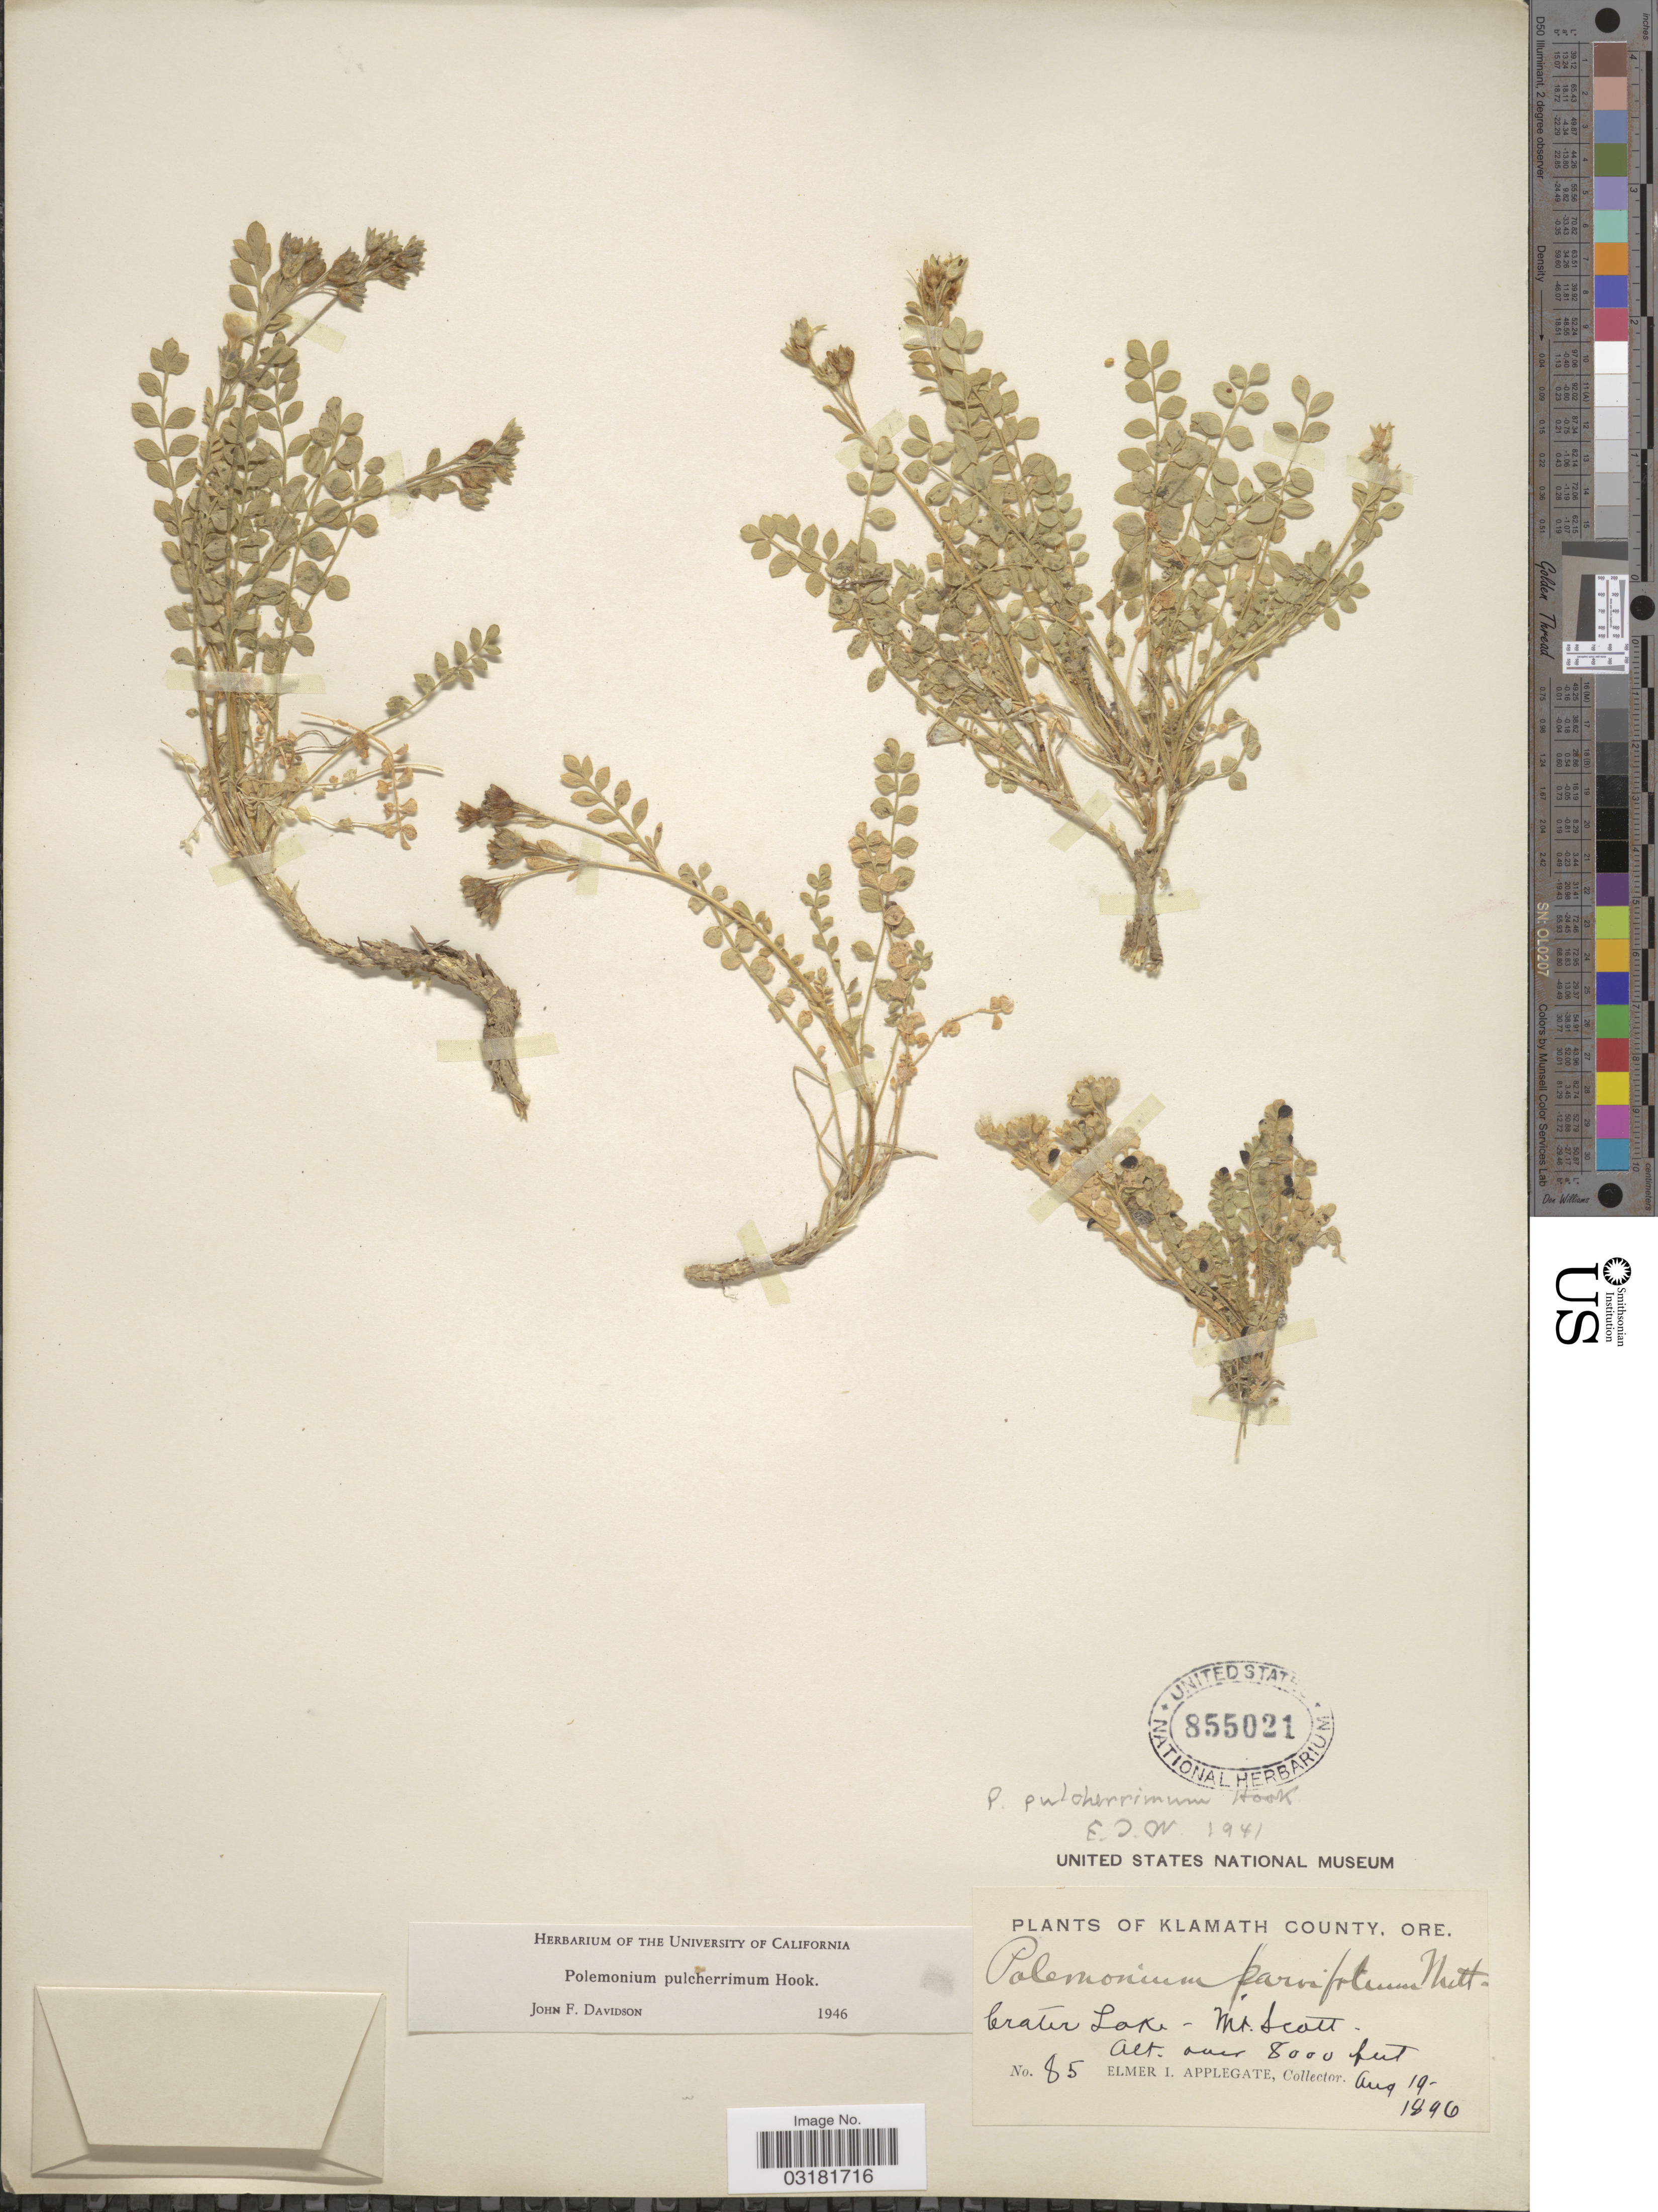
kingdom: Plantae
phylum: Tracheophyta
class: Magnoliopsida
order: Ericales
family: Polemoniaceae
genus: Polemonium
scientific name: Polemonium pulcherrimum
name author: Hook.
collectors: E. I. Applegate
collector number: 85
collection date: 1896-08-19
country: United States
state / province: Oregon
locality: Klamath County, Ore. Crater Lake - Mt. Scott.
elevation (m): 2438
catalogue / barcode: US 855021